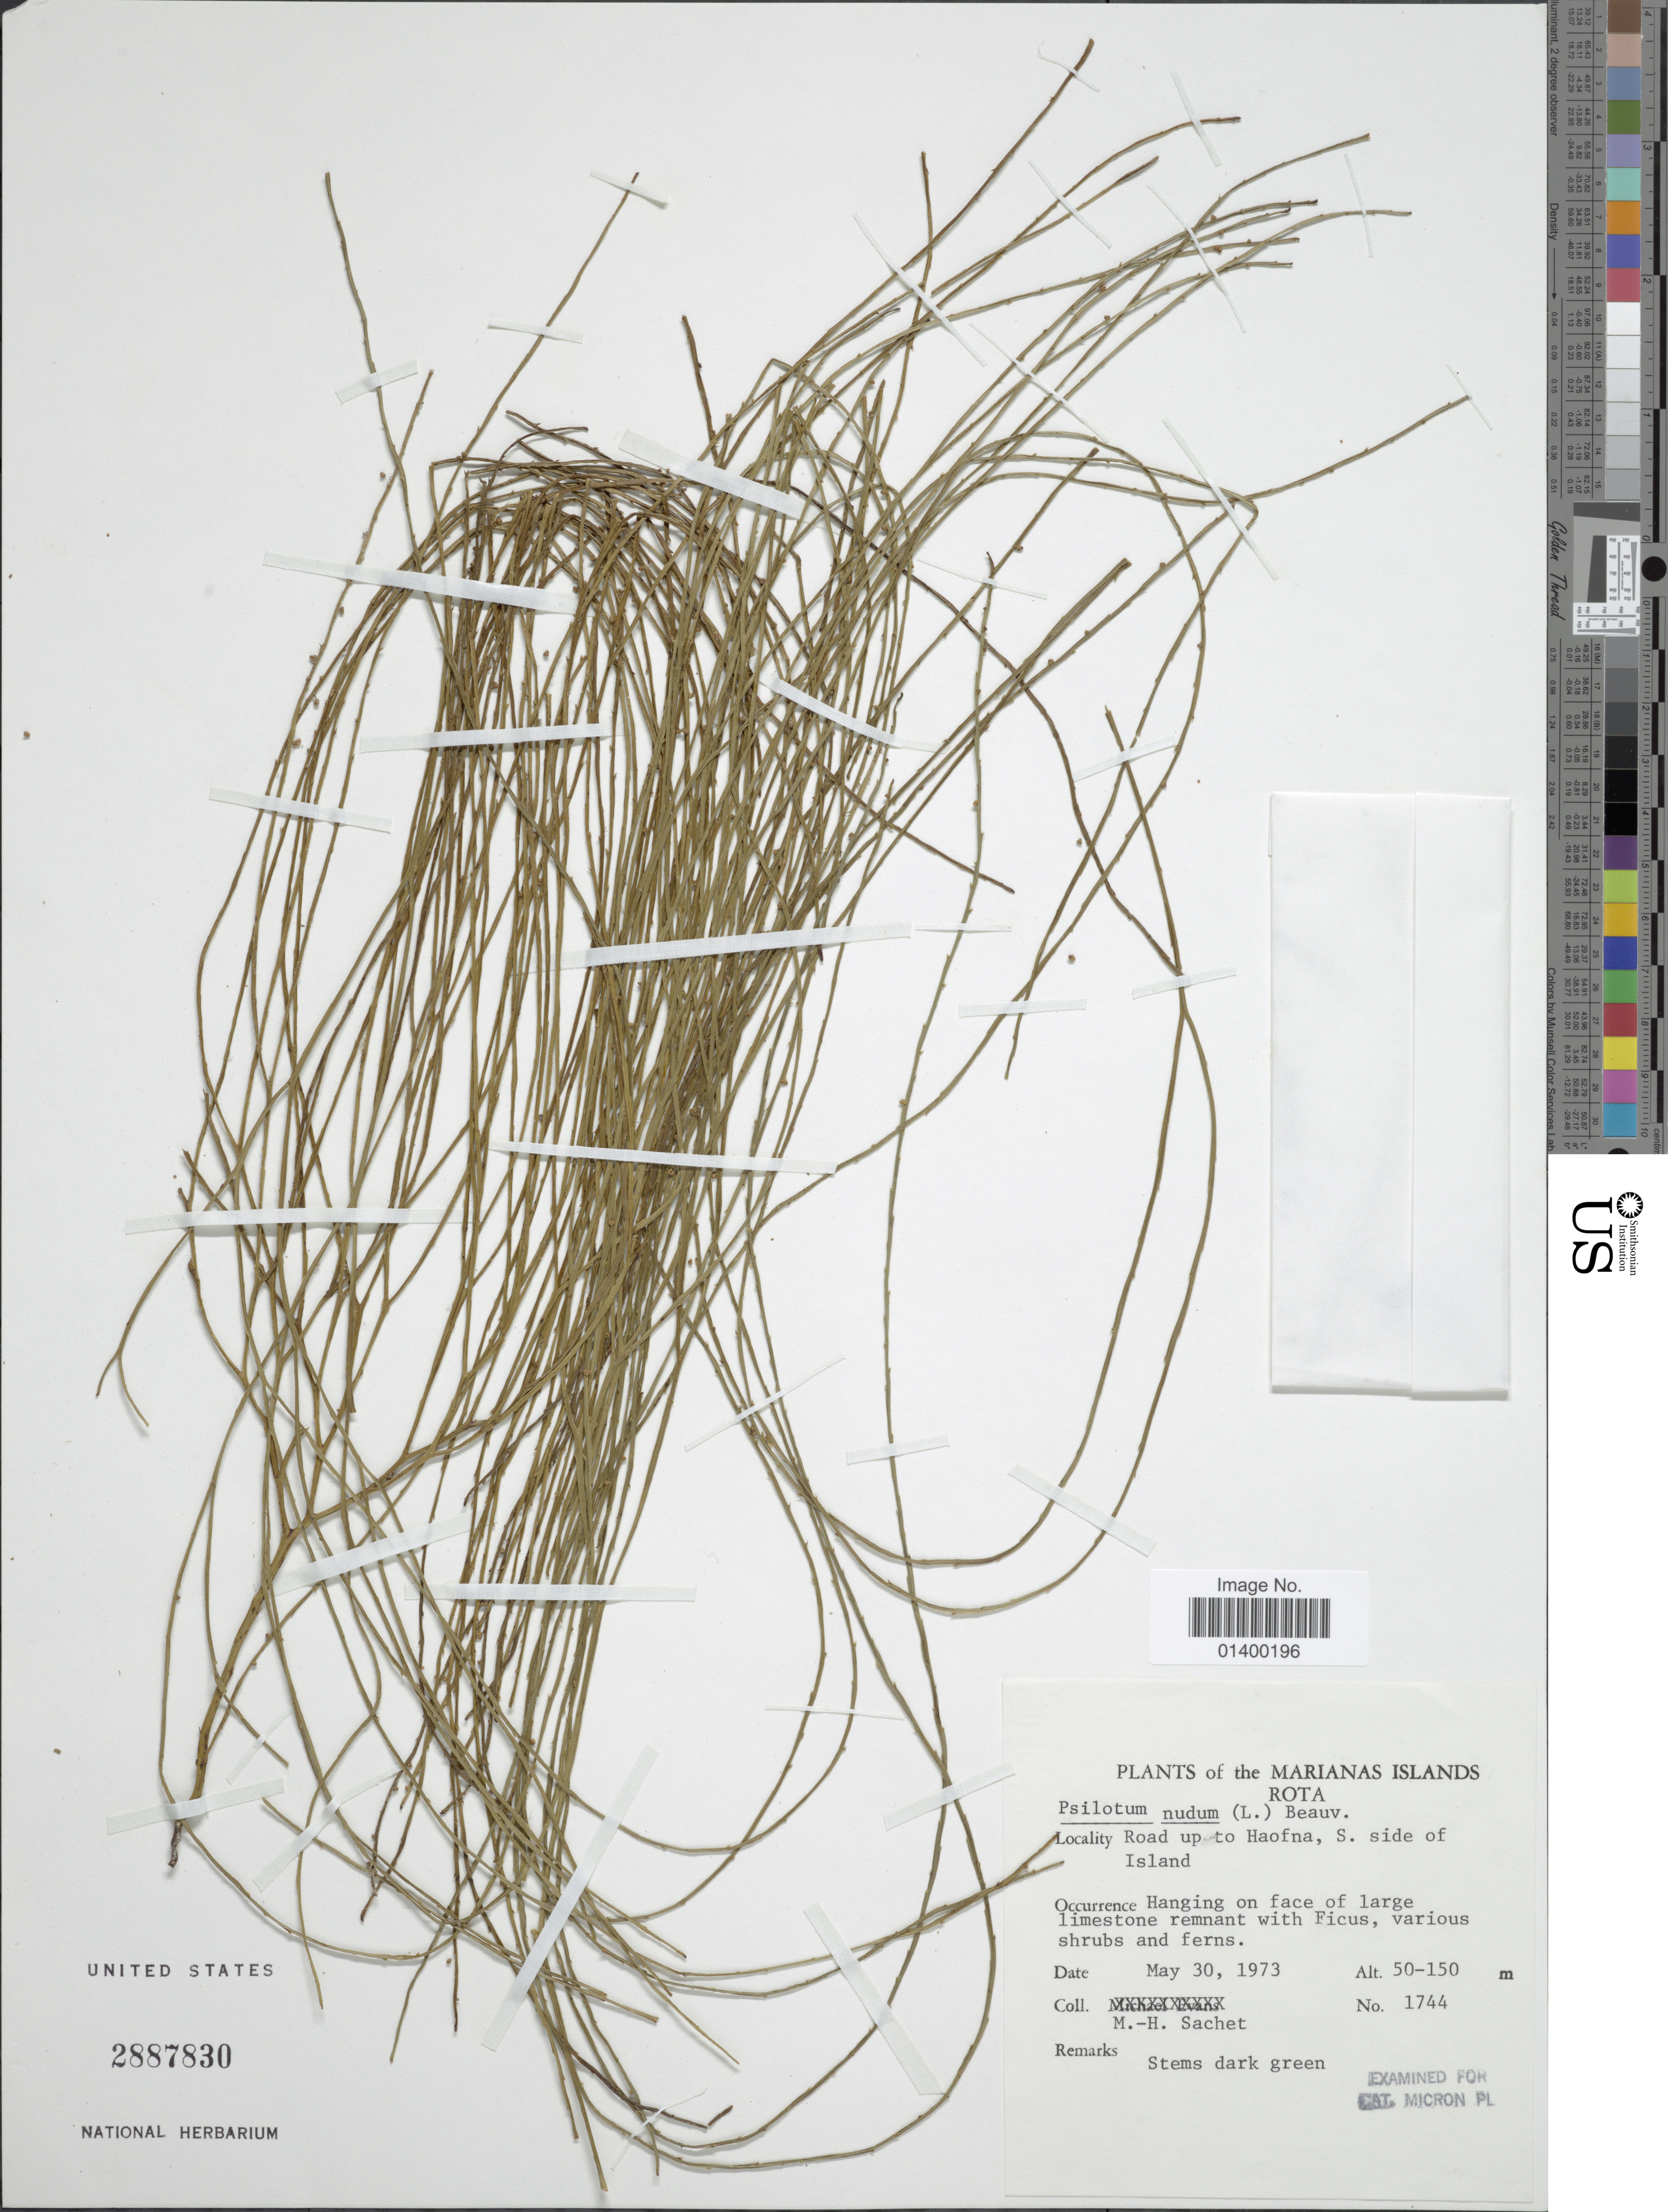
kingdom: Plantae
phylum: Tracheophyta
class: Polypodiopsida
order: Psilotales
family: Psilotaceae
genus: Psilotum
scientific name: Psilotum nudum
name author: (L.) P. Beauv.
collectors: M.-H. Sachet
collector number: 1744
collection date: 1973-05-30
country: Northern Mariana Islands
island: Rota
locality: Rota, Road up to Haofina, S side of Island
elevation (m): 50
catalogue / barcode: US 2887830